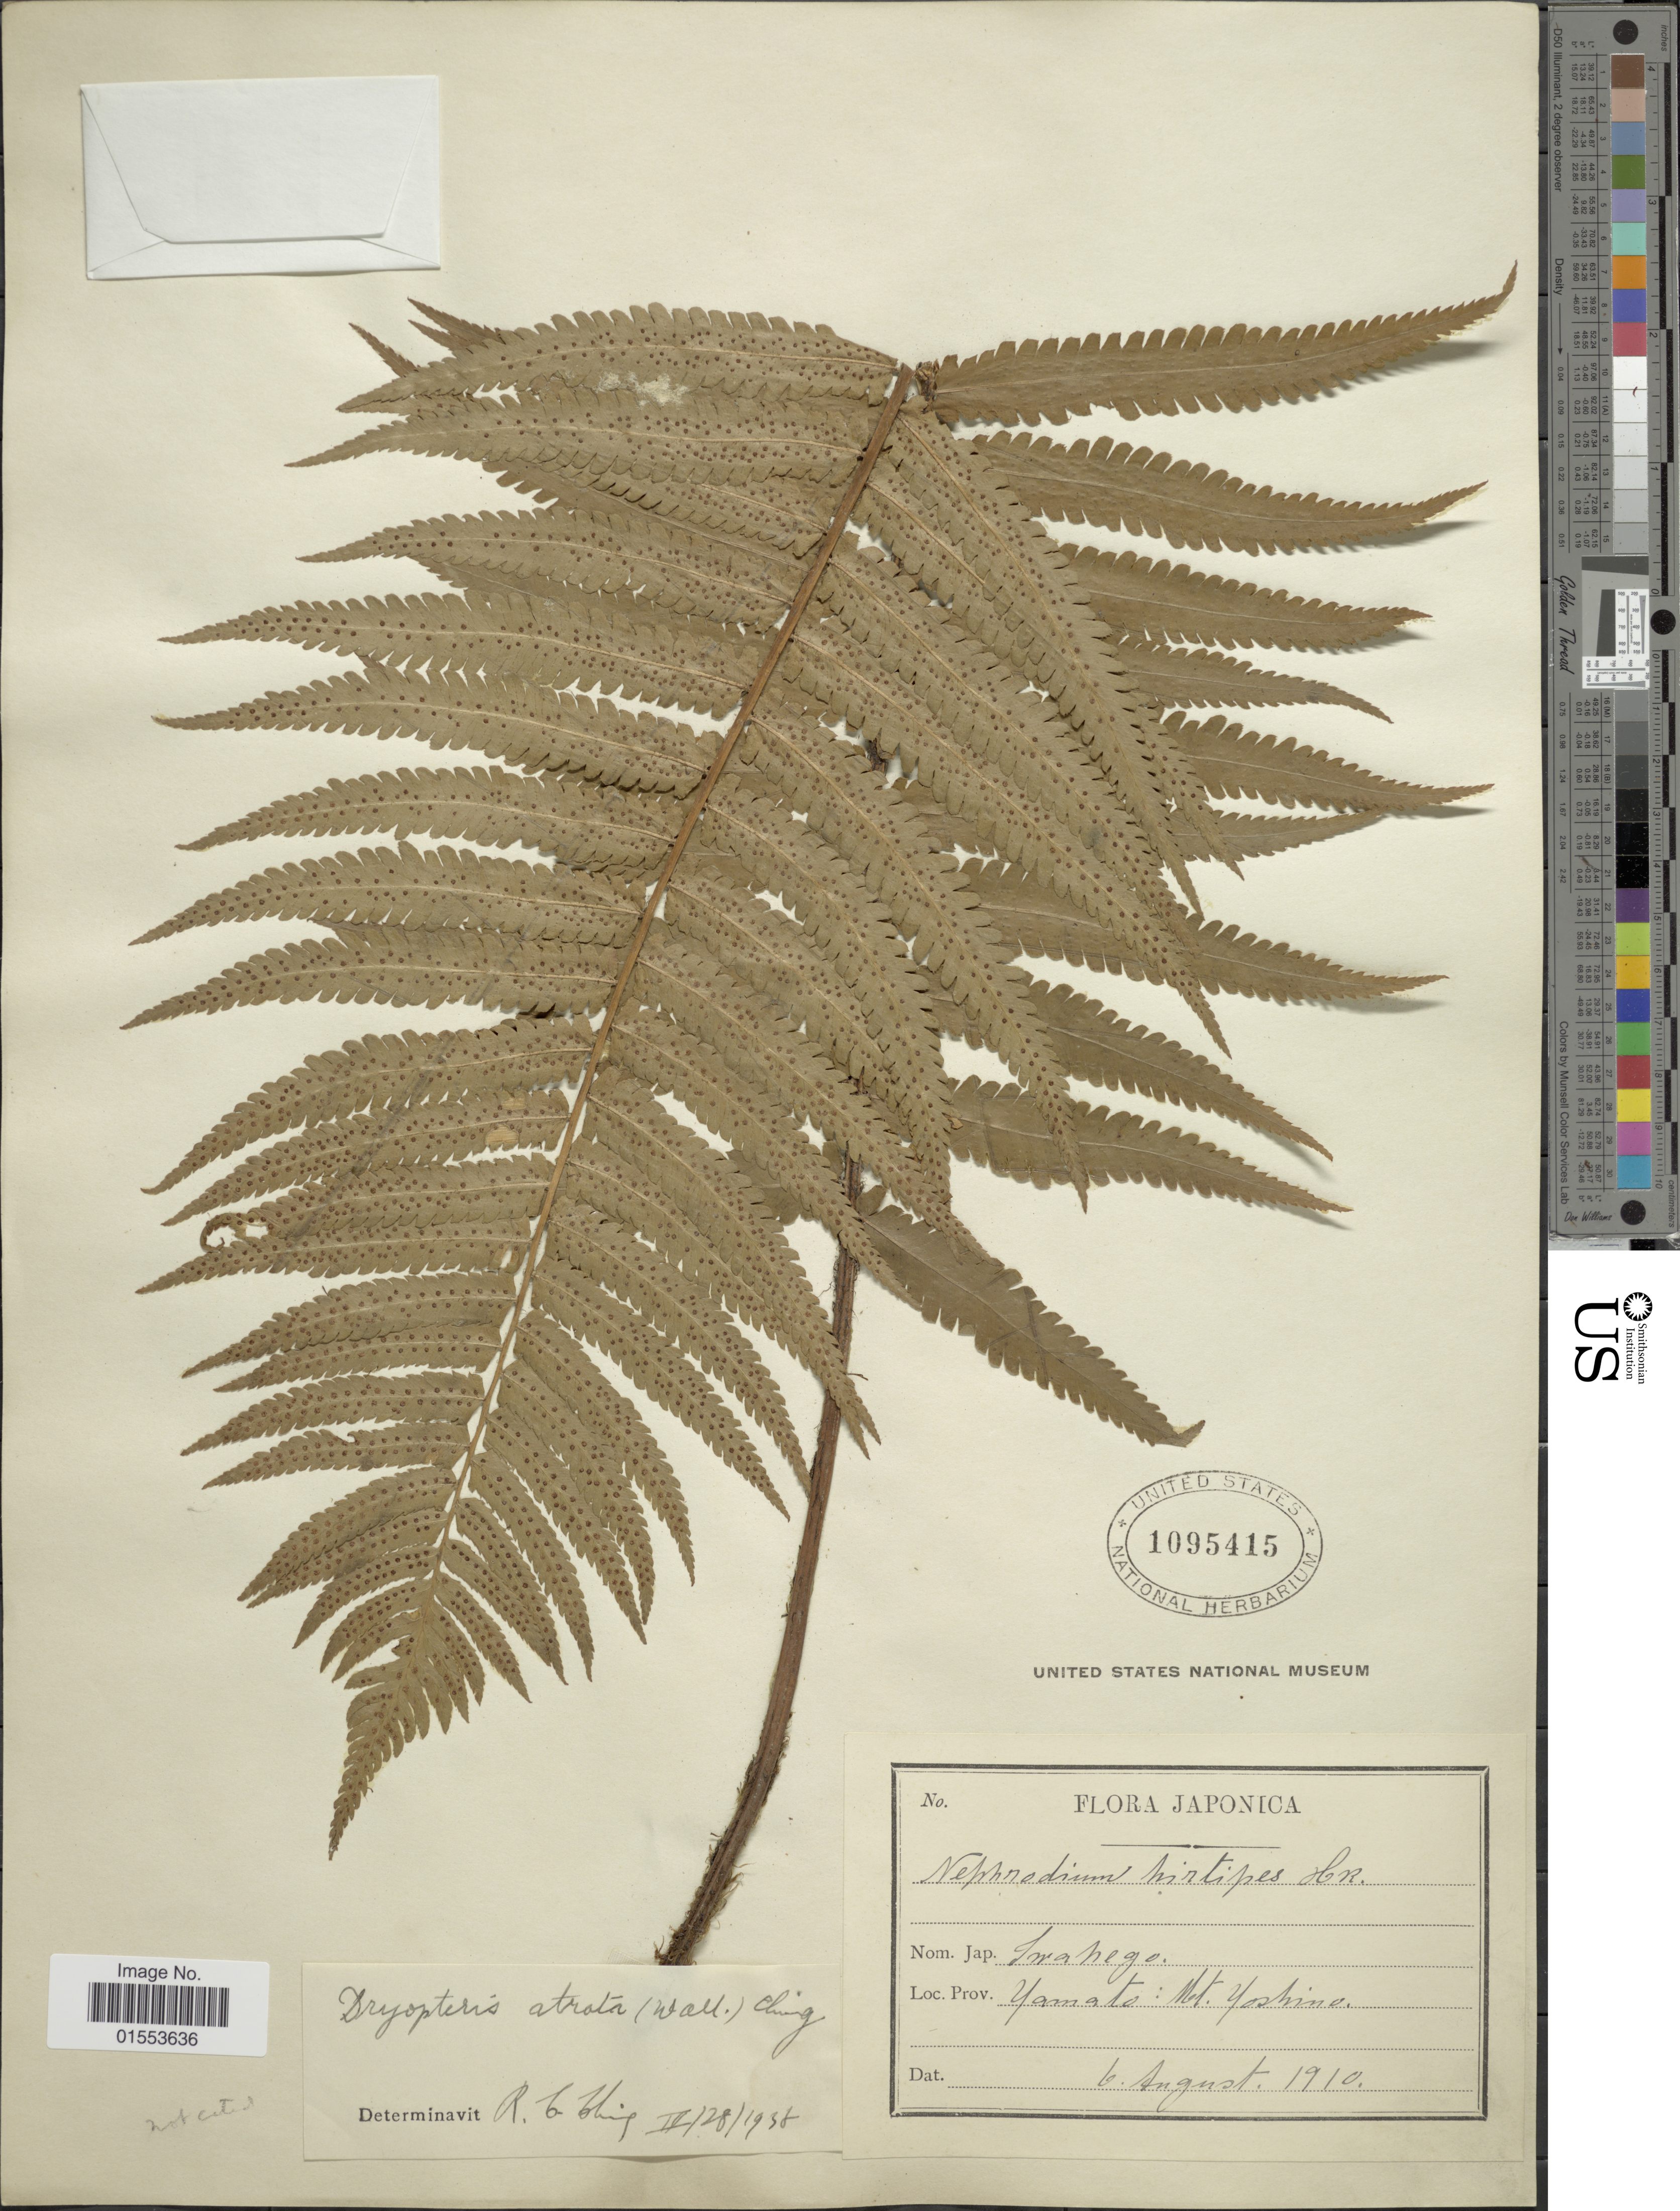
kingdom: Plantae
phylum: Tracheophyta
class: Polypodiopsida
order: Polypodiales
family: Dryopteridaceae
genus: Dryopteris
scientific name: Dryopteris atrata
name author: (Wall. ex Kunze) Ching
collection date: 1910-08-06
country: Japan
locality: Japonica. Yamate: Mt. Yoshino.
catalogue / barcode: US 1095415